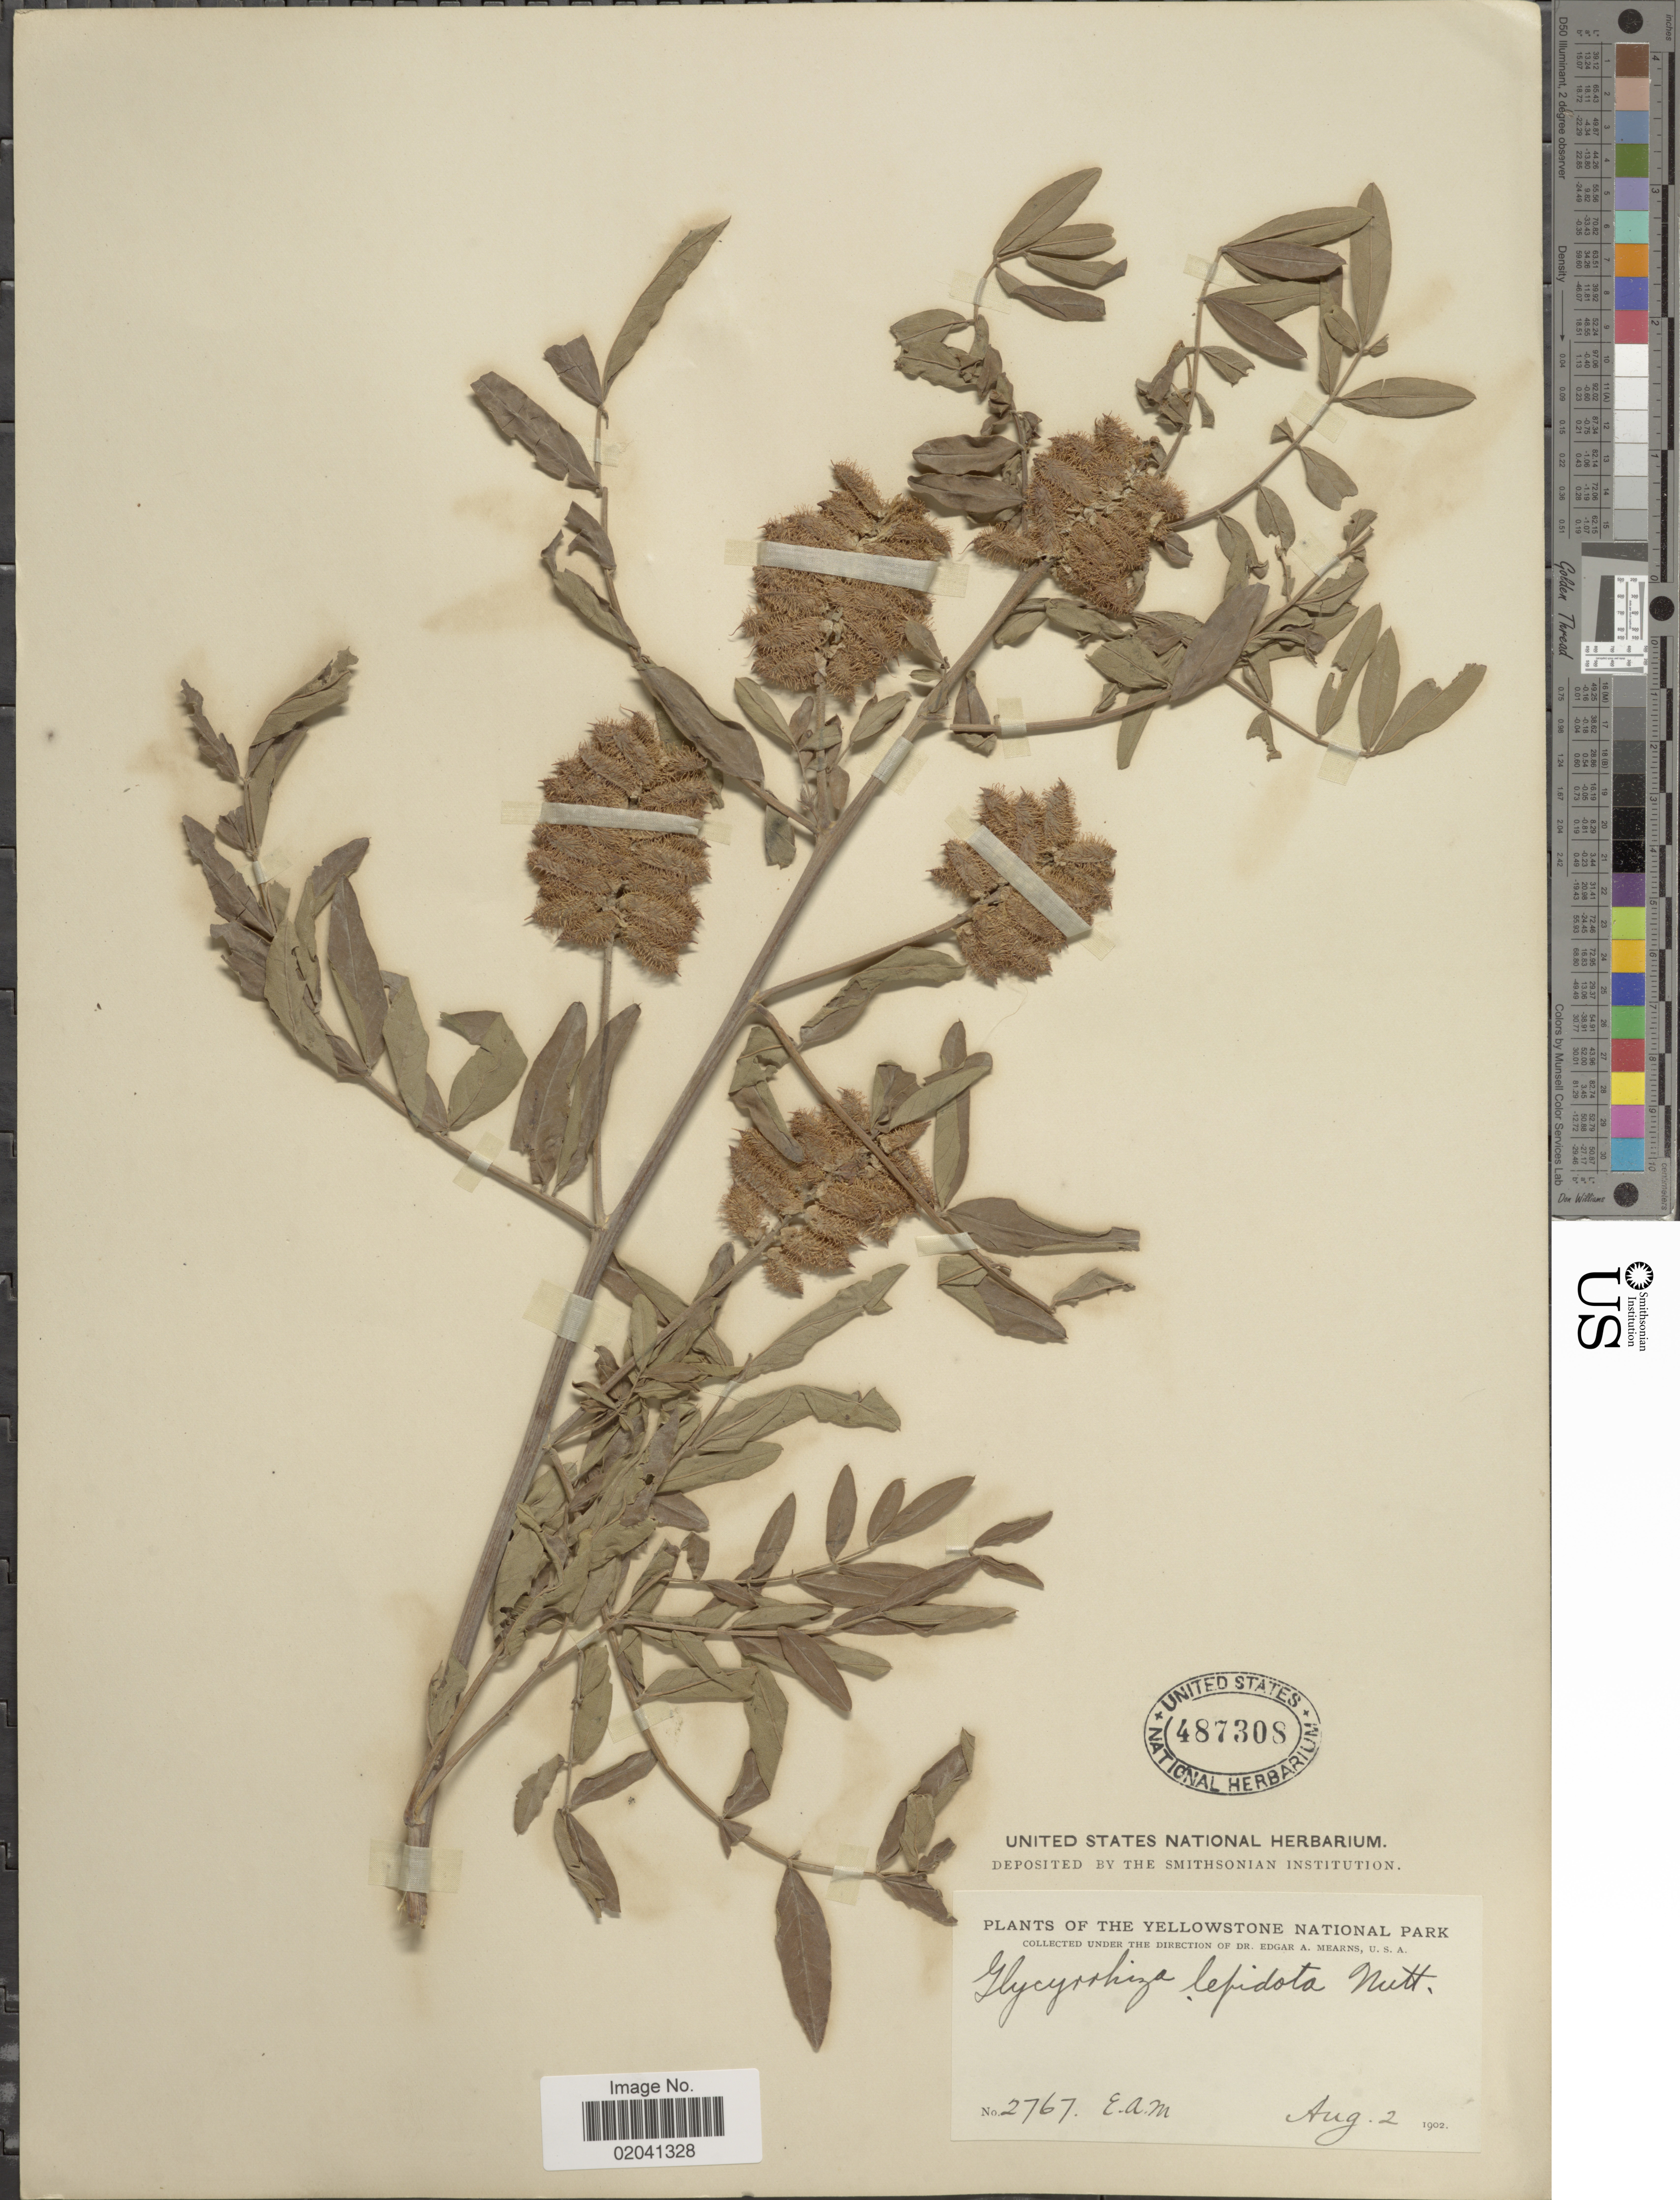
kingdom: Plantae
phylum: Tracheophyta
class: Magnoliopsida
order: Fabales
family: Fabaceae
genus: Glycyrrhiza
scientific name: Glycyrrhiza lepidota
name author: Pursh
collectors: E. A. Mearns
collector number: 2767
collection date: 1902-08-02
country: United States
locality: Yellowstone National Park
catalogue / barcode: US 487308